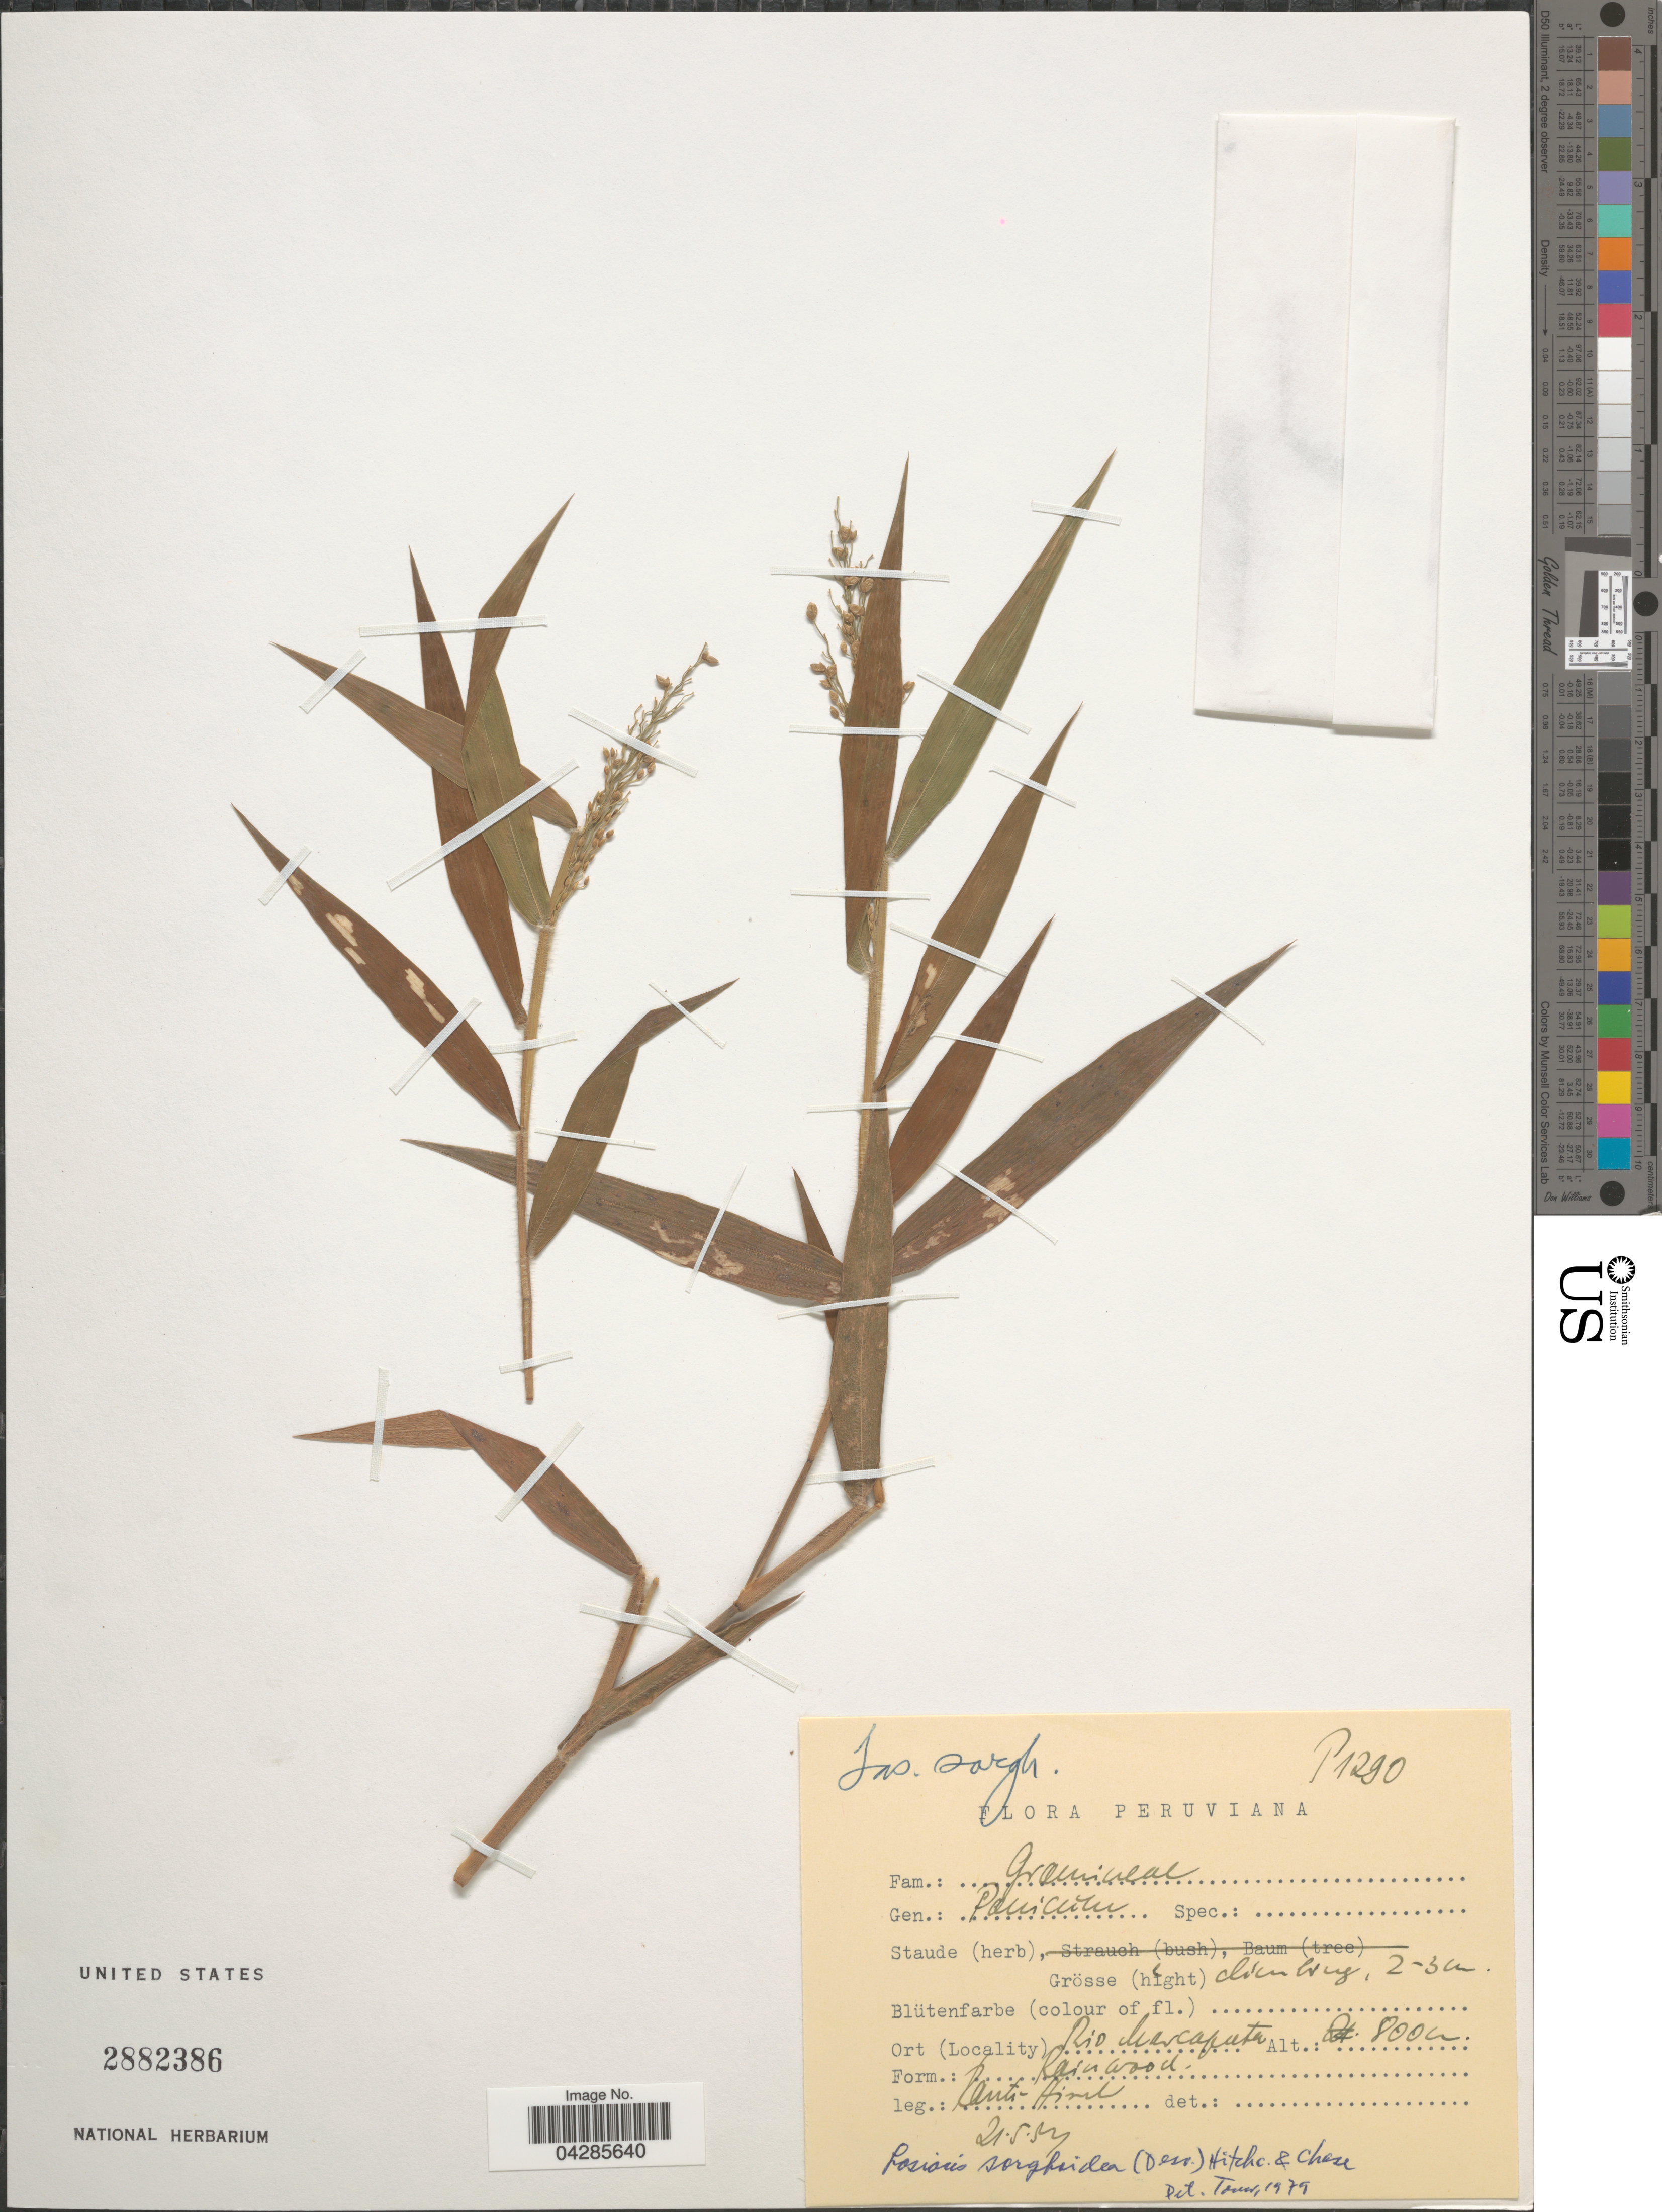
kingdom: Plantae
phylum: Tracheophyta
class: Liliopsida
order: Poales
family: Poaceae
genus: Lasiacis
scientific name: Lasiacis sorghoidea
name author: (Desv. ex Ham.) Hitchc. & Chase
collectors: W. Rauh & G. Hirsch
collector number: P1290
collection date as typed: Transcribed d/m/y: 21/5/57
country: Peru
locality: Rio Marcapata.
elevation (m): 800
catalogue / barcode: US 2882386